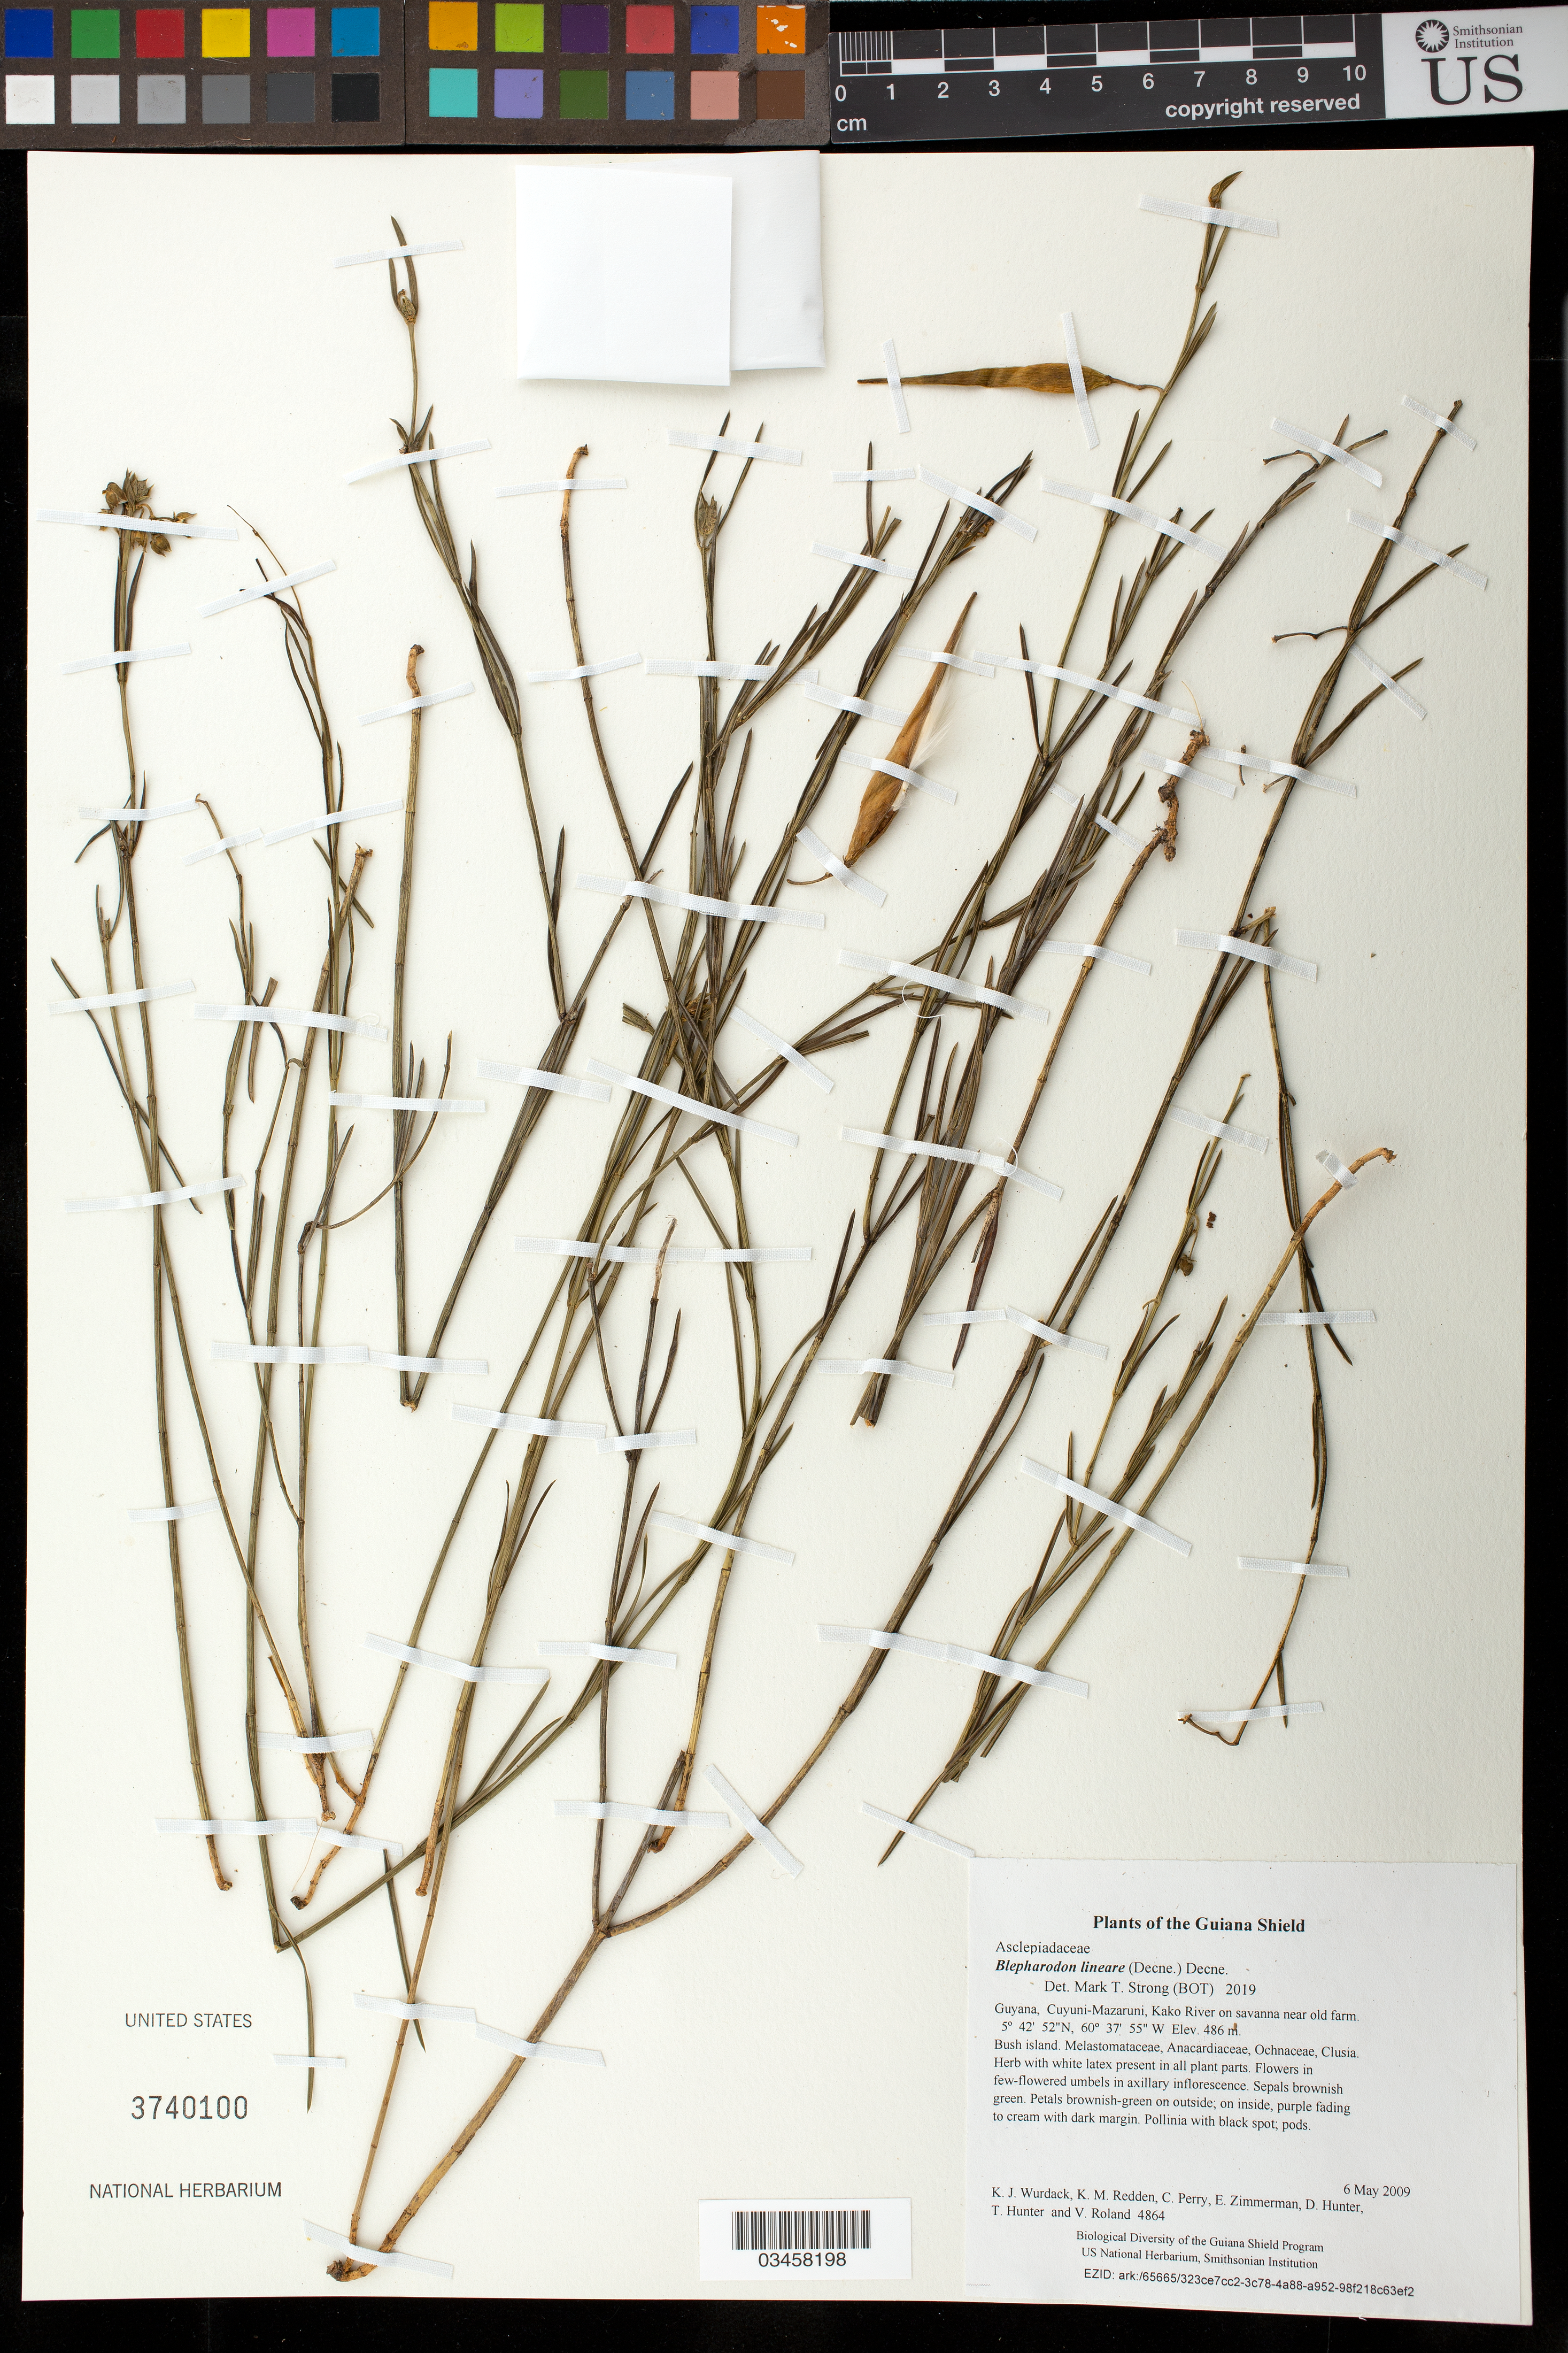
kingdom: Plantae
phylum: Tracheophyta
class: Magnoliopsida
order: Gentianales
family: Apocynaceae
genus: Blepharodon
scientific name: Blepharodon lineare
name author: (Decne.) Decne.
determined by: Strong, Mark T., (BOT), Smithsonian Institution - National Museum of Natural History (UNITED STATES)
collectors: K. Wurdack, K. M. Redden, C. Perry, E. Zimmerman, D. Hunter, T. Hunter & V. Roland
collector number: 4864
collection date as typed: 6 May 2009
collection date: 2009-05-06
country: Guyana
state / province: Cuyuni-Mazaruni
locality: Kako River on savanna near old farm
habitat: Bush island. Melastomataceae, Anacardiaceae, Ochnaceae, Clusia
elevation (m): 486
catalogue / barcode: US 3740100